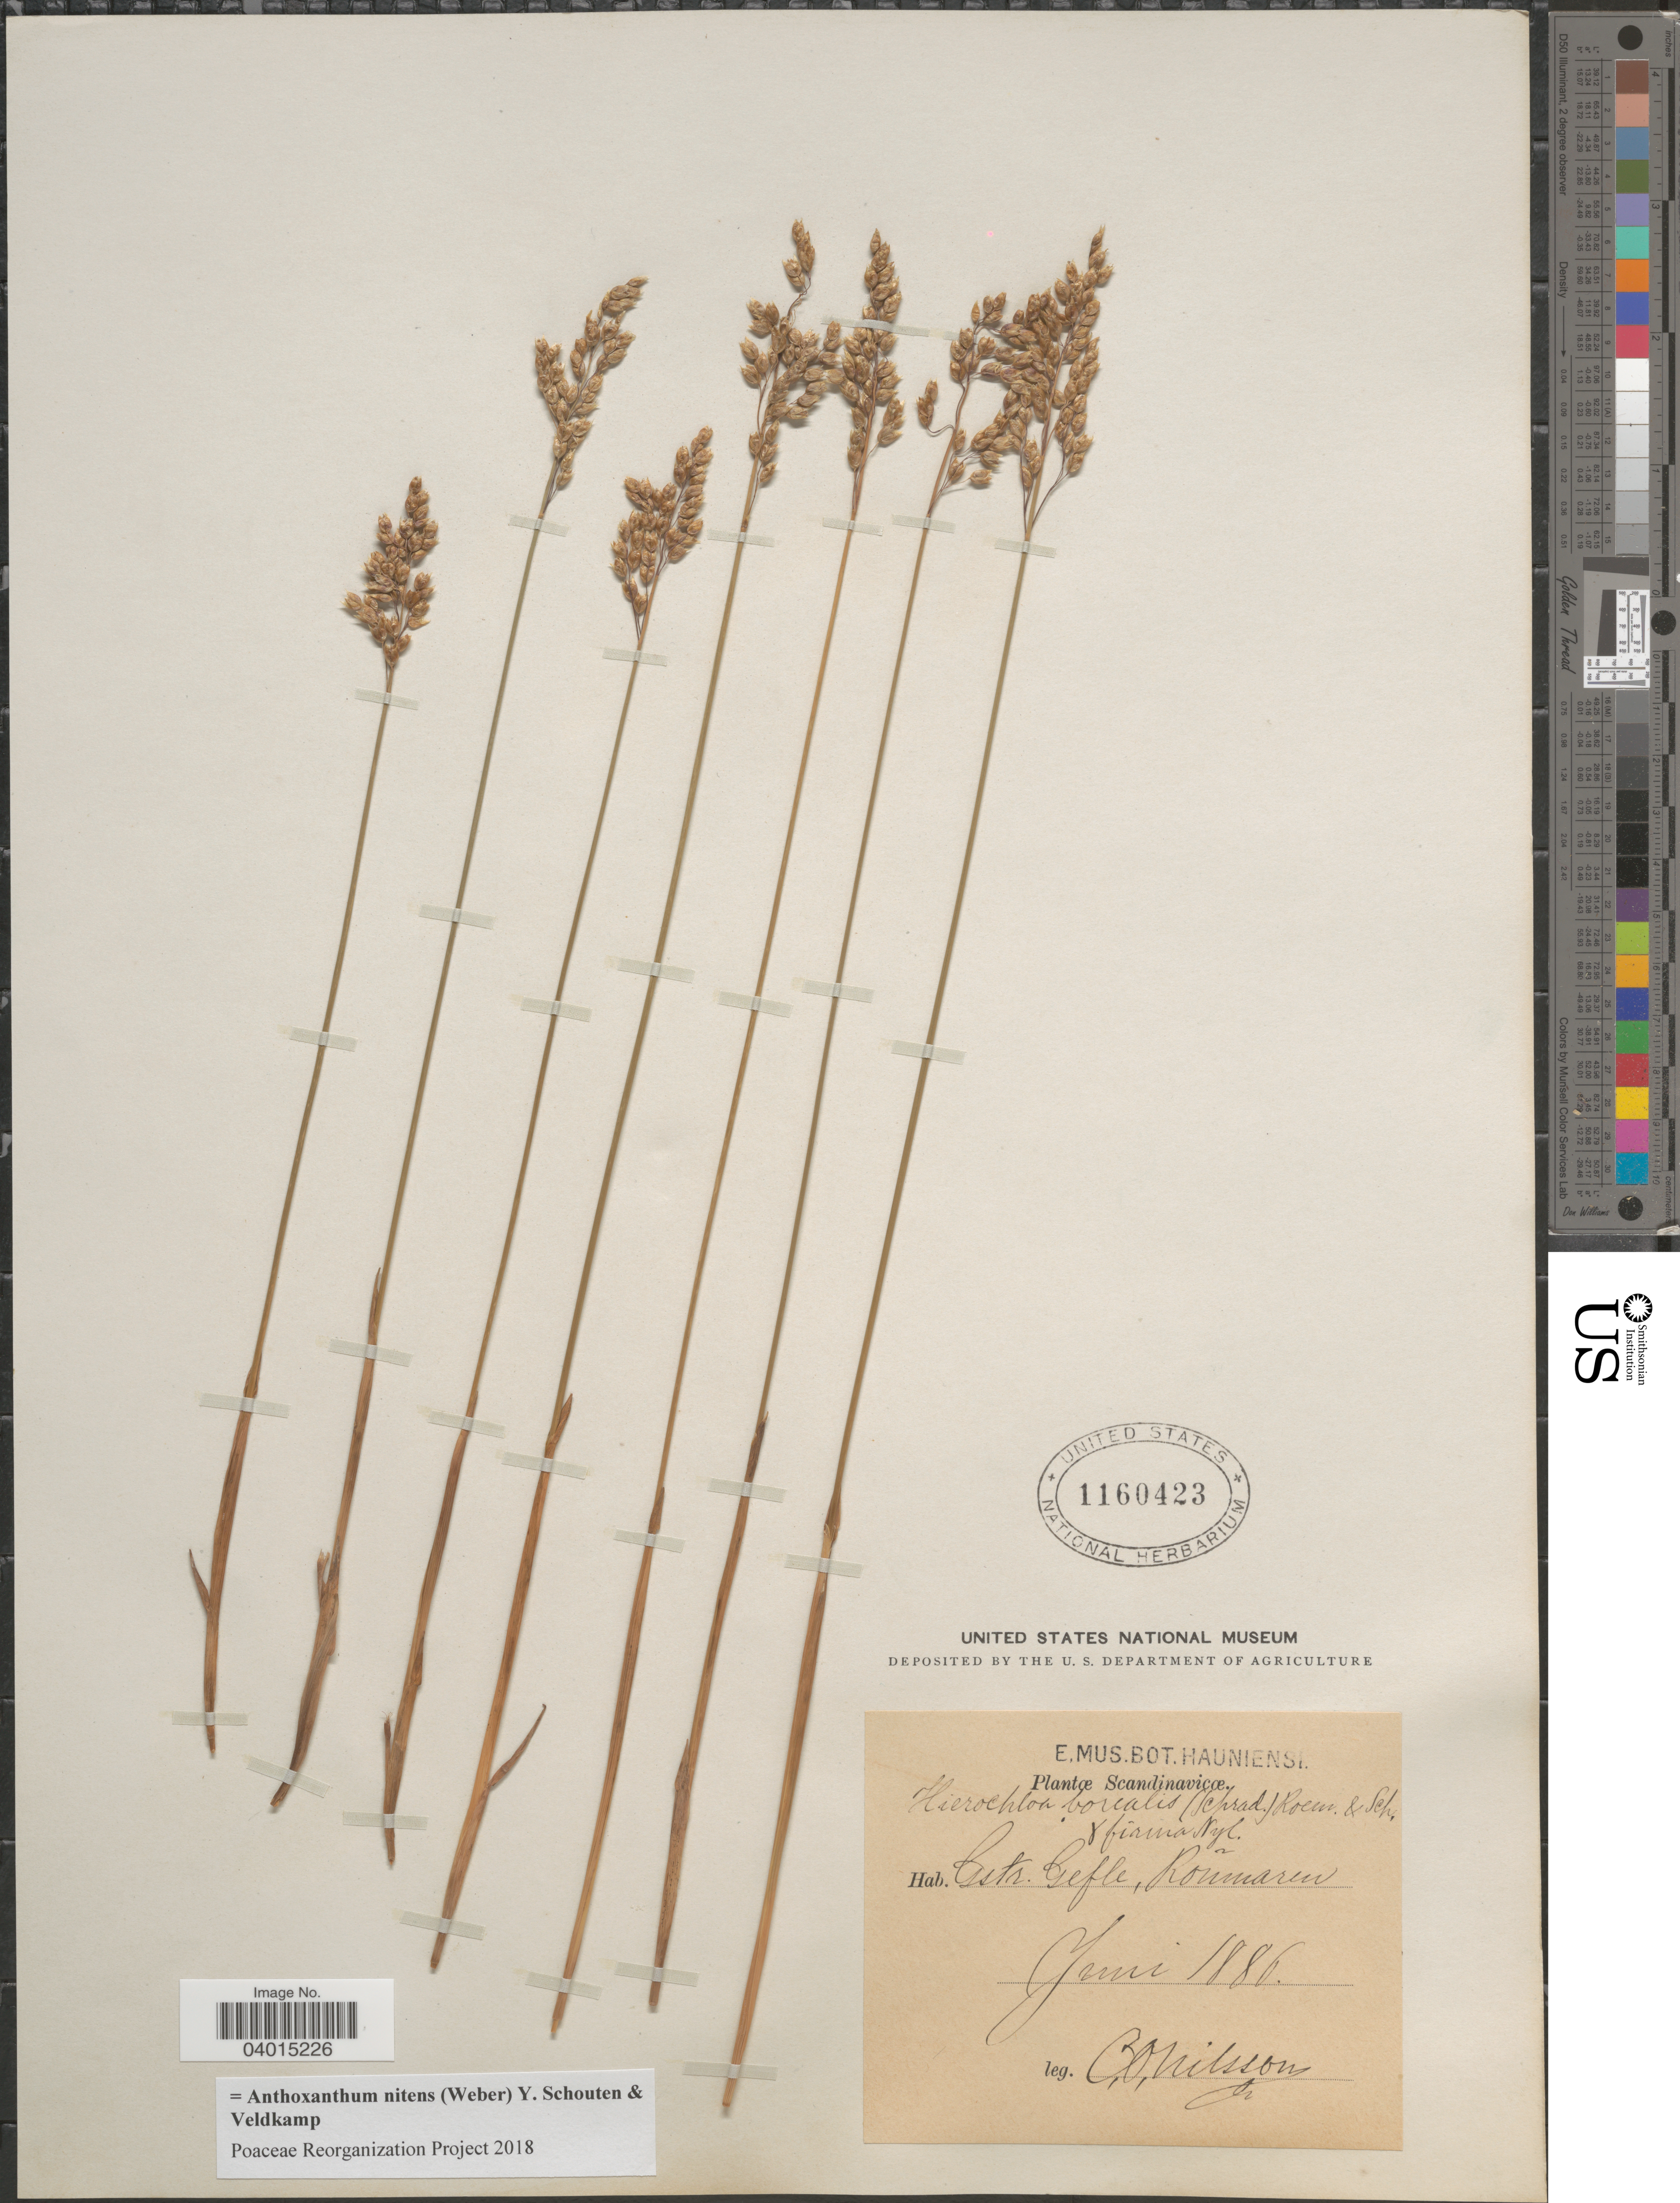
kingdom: Plantae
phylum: Tracheophyta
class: Liliopsida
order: Poales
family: Poaceae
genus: Anthoxanthum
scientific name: Anthoxanthum nitens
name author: (G.H. Weber) R.T.A. Schouten & Veldkamp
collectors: B. O'Nilsson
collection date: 1886-06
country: Sweden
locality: Scandinavicæ. Ostr. Gefle. Ronmaren [interpreted].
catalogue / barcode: US 1160423